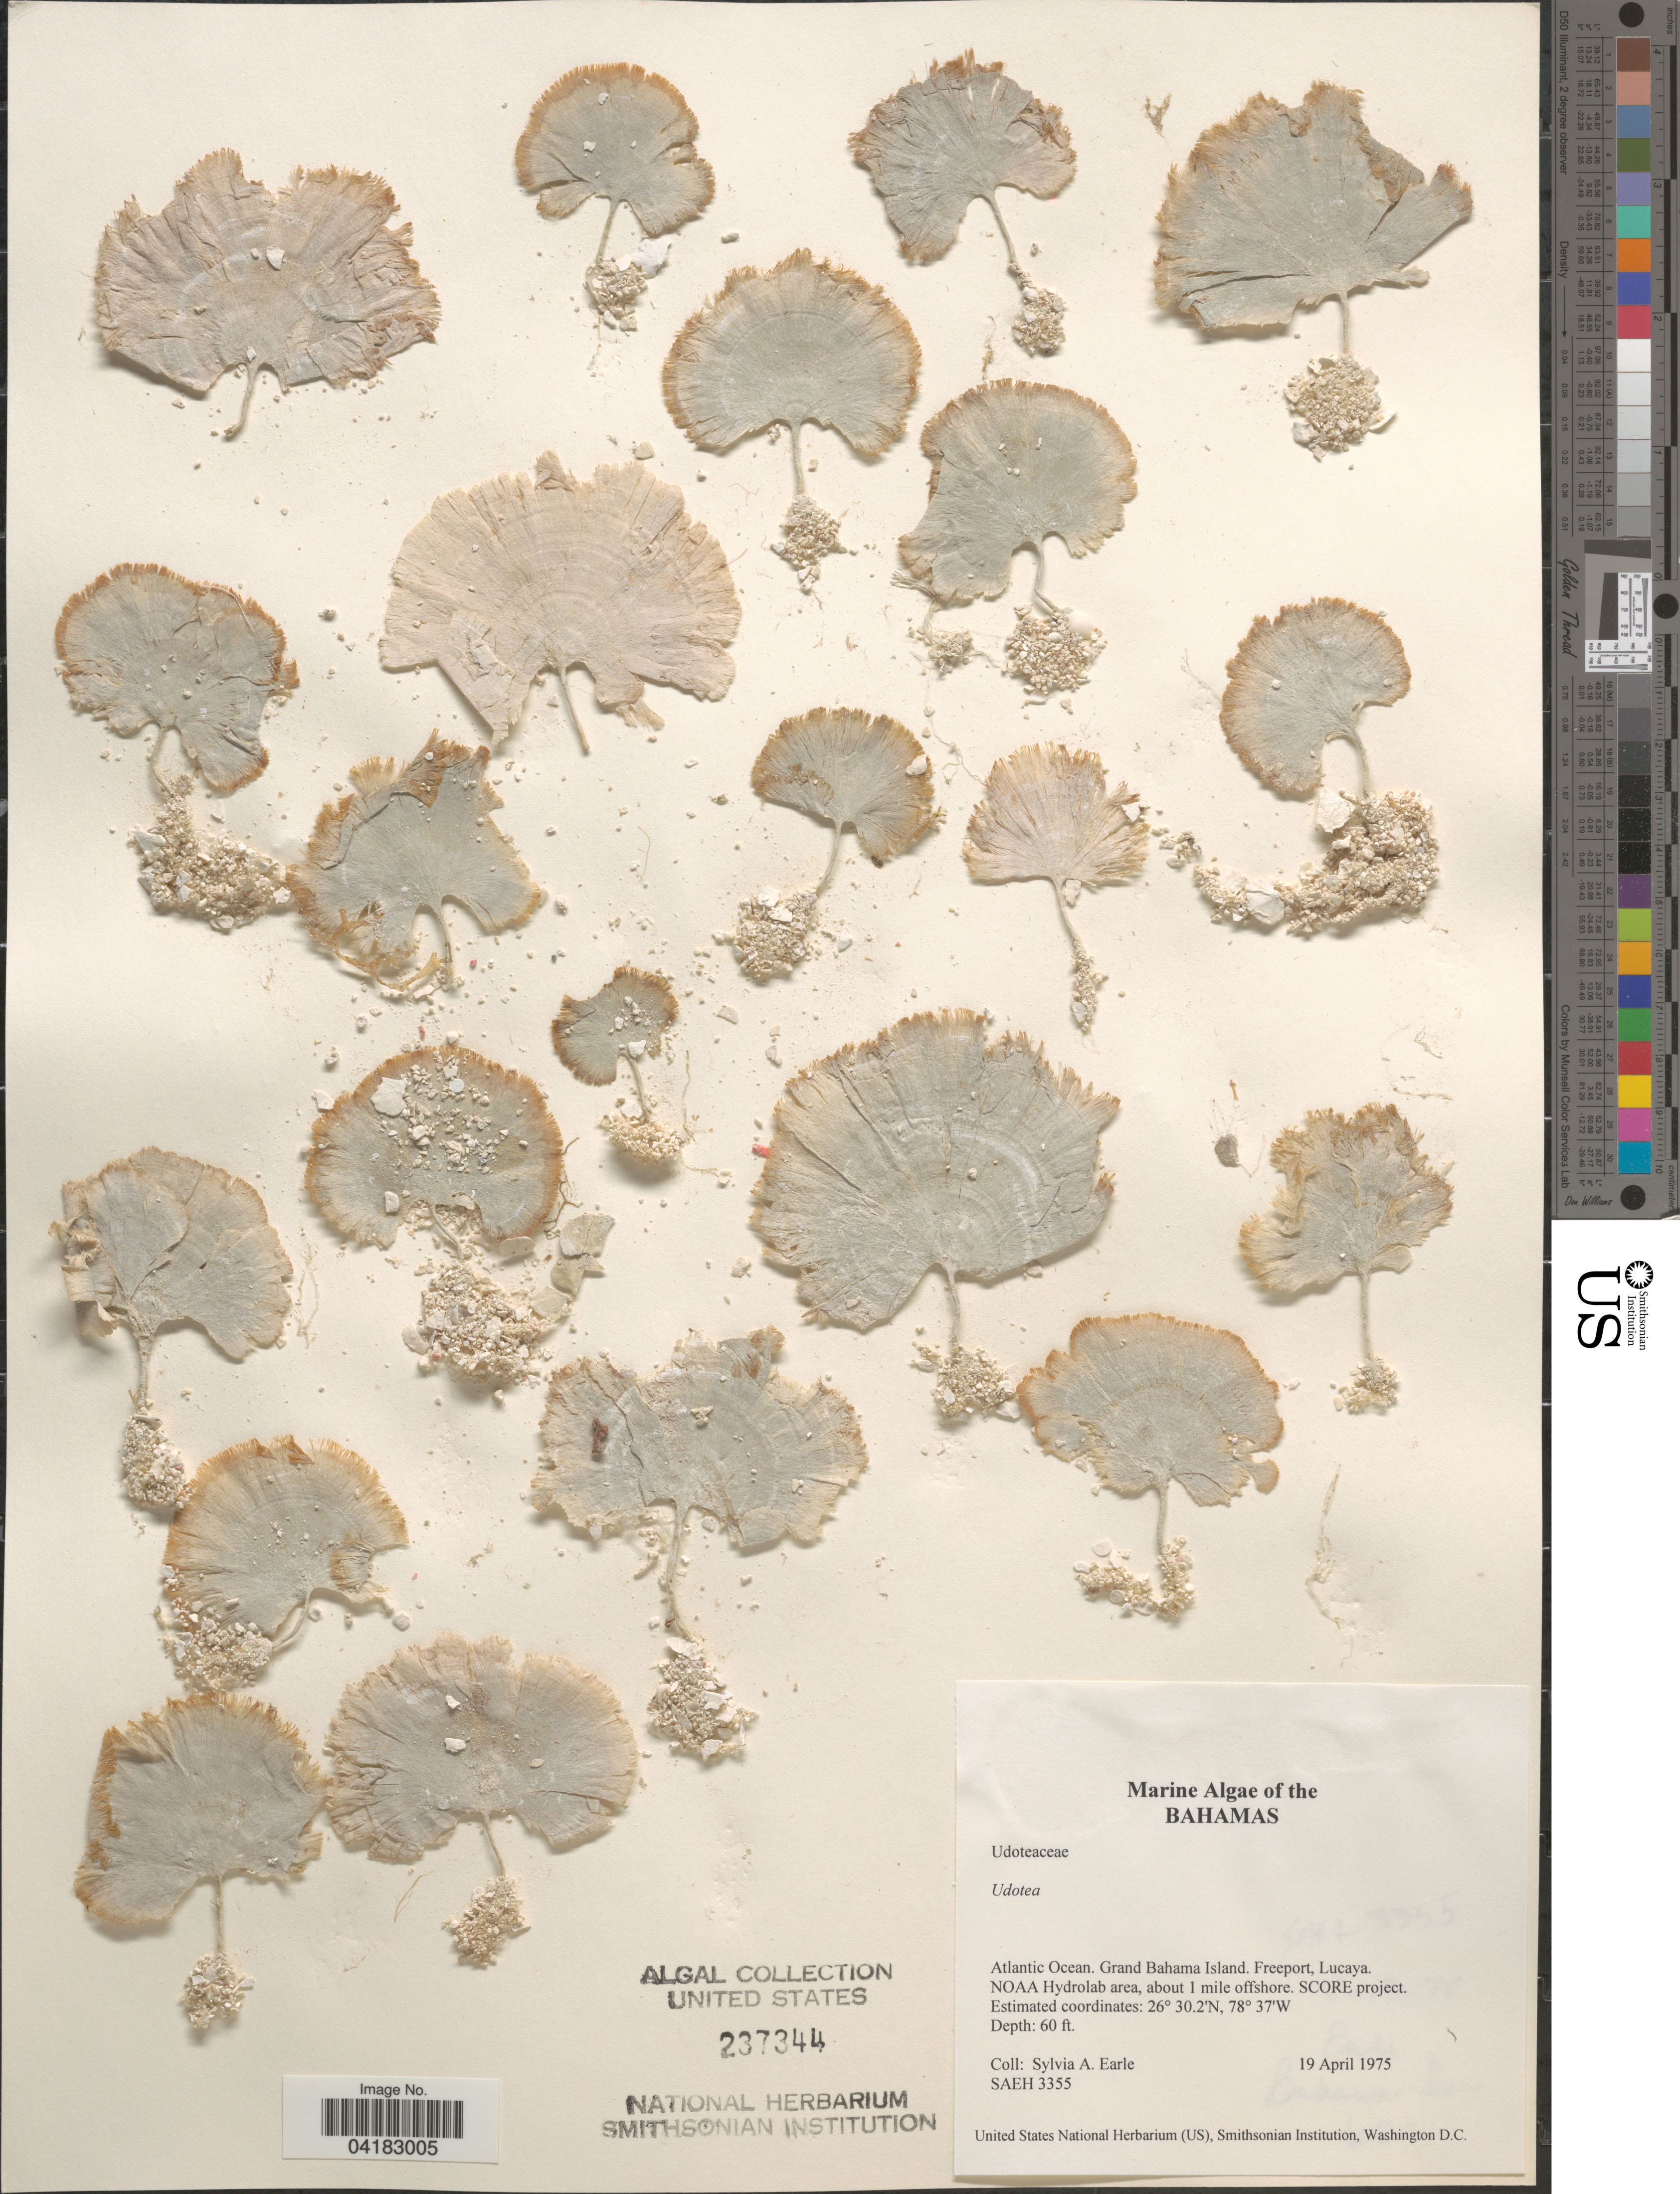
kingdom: Plantae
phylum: Chlorophyta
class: Ulvophyceae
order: Bryopsidales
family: Udoteaceae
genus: Udotea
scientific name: Udotea sp.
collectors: S. A. Earle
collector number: SAEH3355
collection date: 1975-04-19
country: Bahamas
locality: Atlantic Ocean. Grand Bahama Island. Freeport, Lucaya. NOAA Hydrolab area, about 1 mile offshore. SCORE project.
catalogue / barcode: US 237344